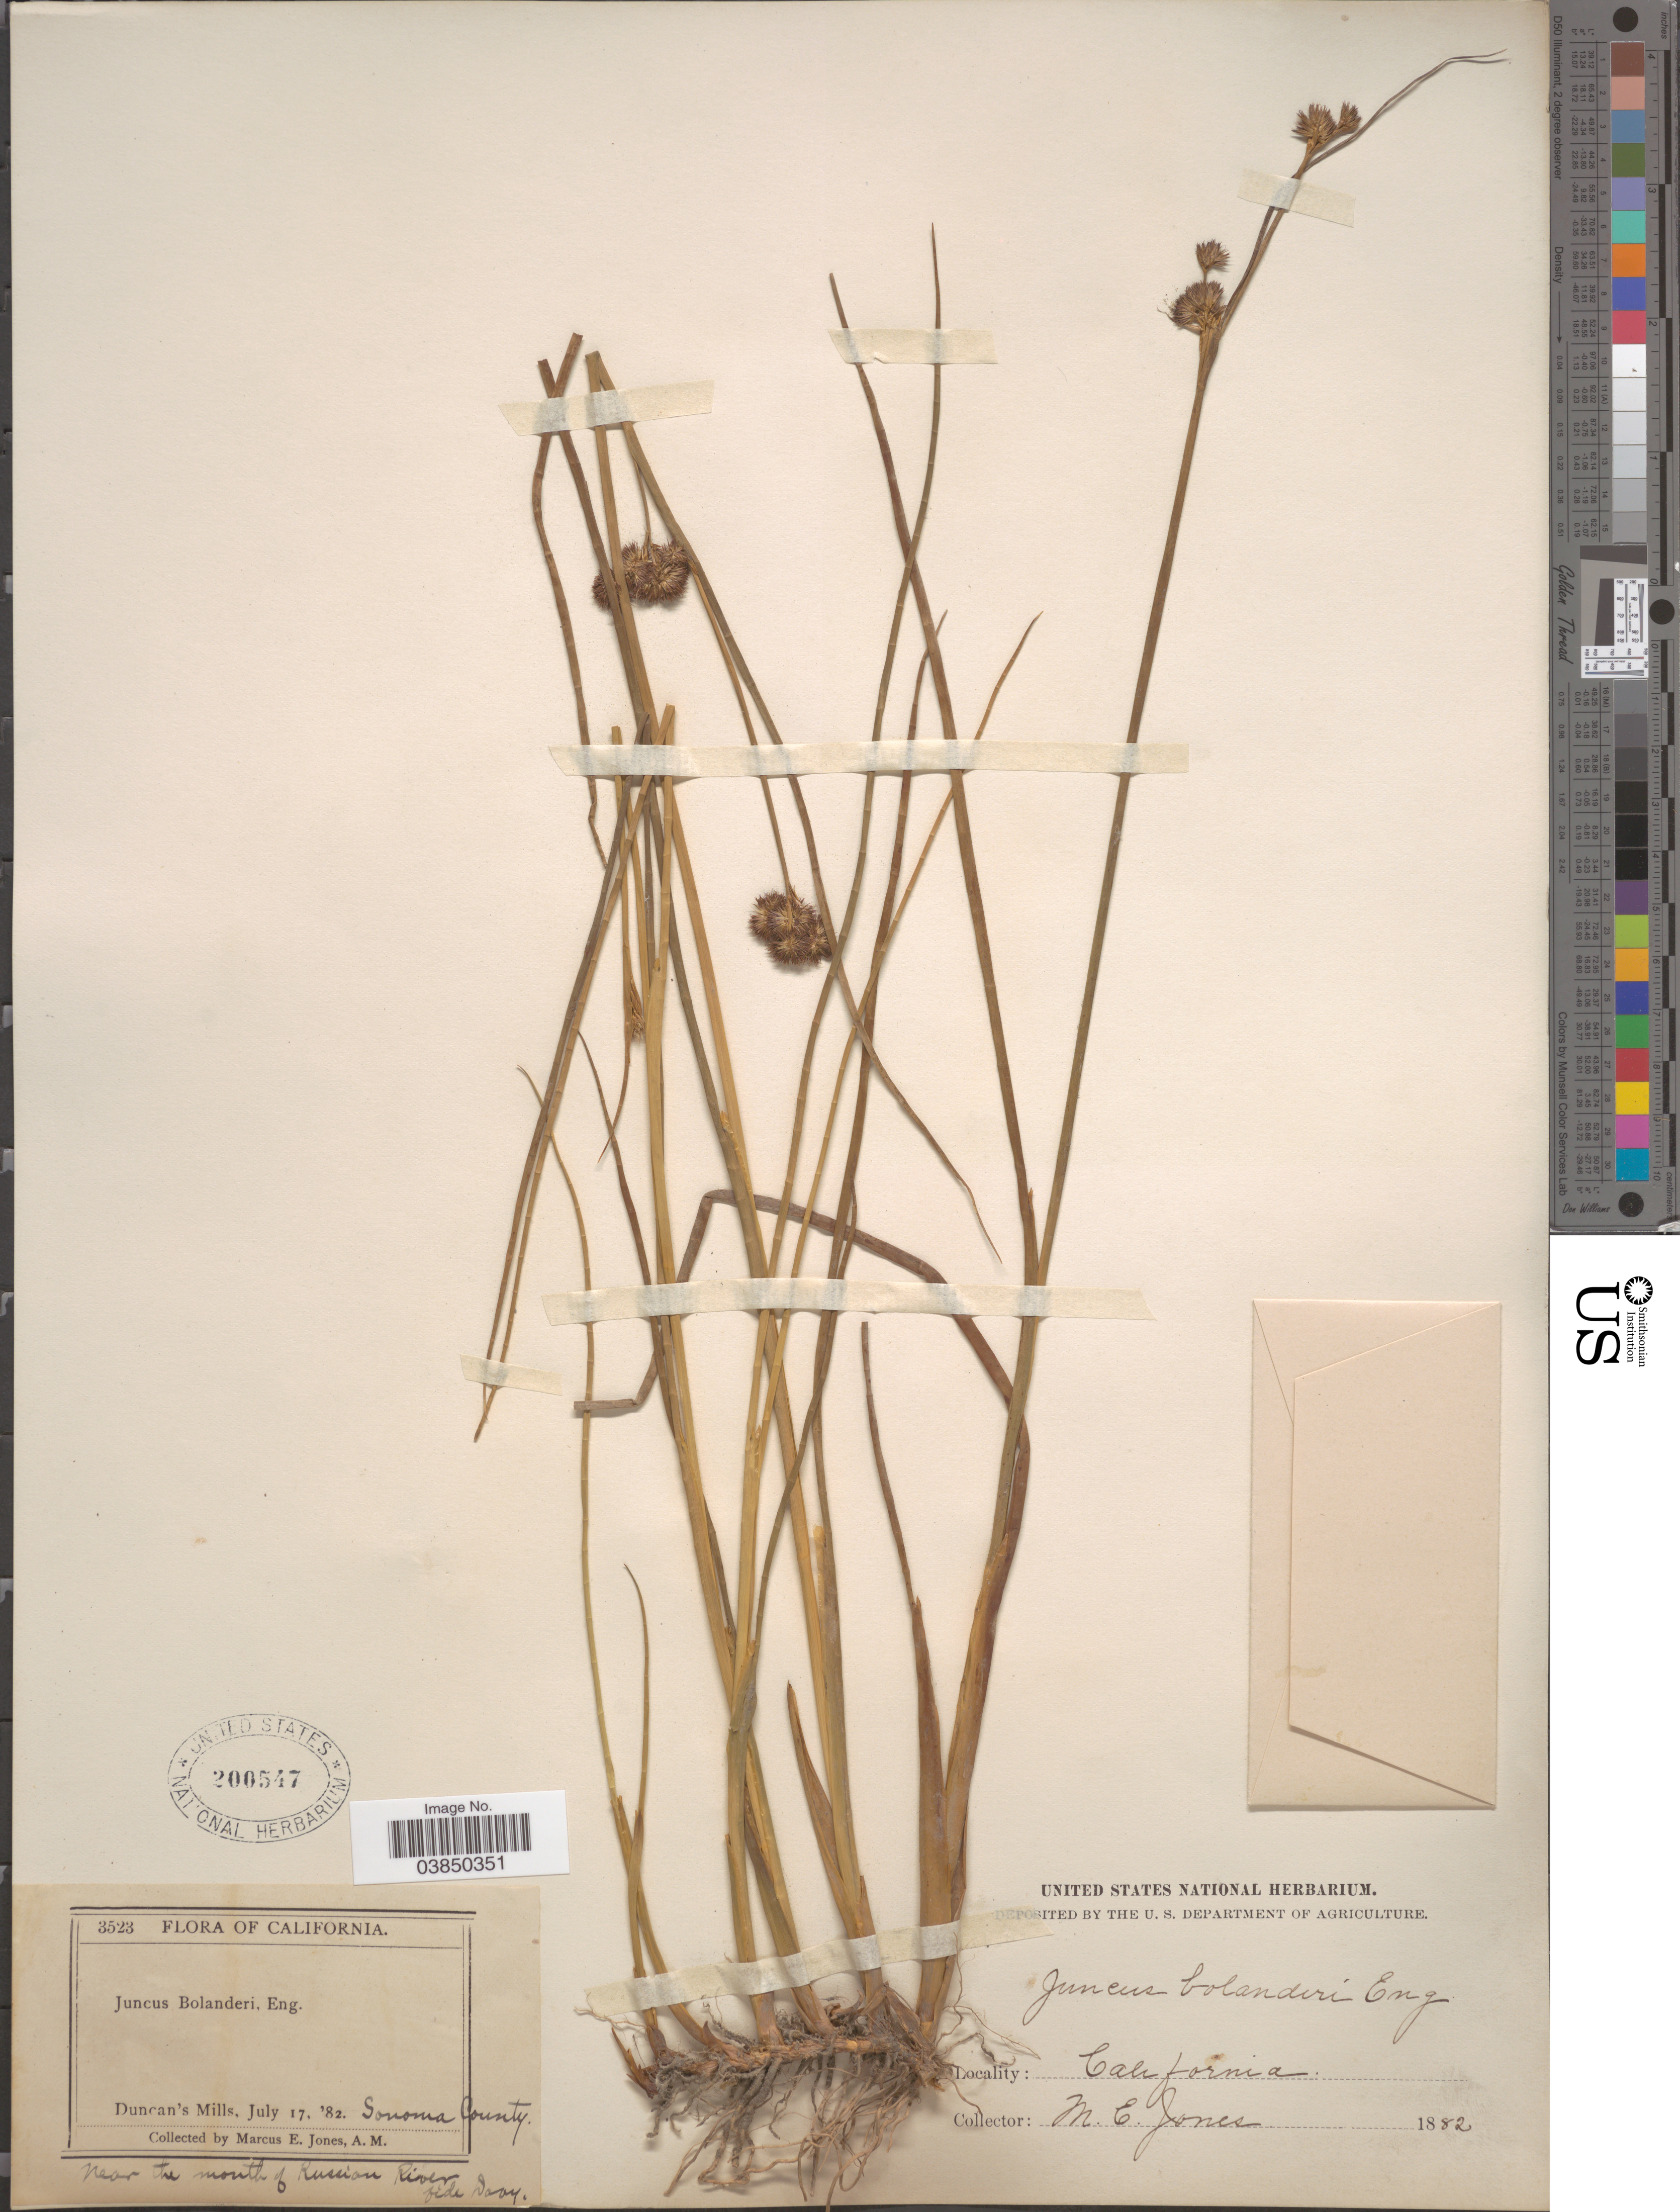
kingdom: Plantae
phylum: Tracheophyta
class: Liliopsida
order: Poales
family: Juncaceae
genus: Juncus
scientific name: Juncus bolanderi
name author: Engelm.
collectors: M. E. Jones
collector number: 3523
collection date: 1882-07-17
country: United States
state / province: California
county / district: Sonoma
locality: Duncan's Mills. Sonoma County.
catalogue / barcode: US 200547